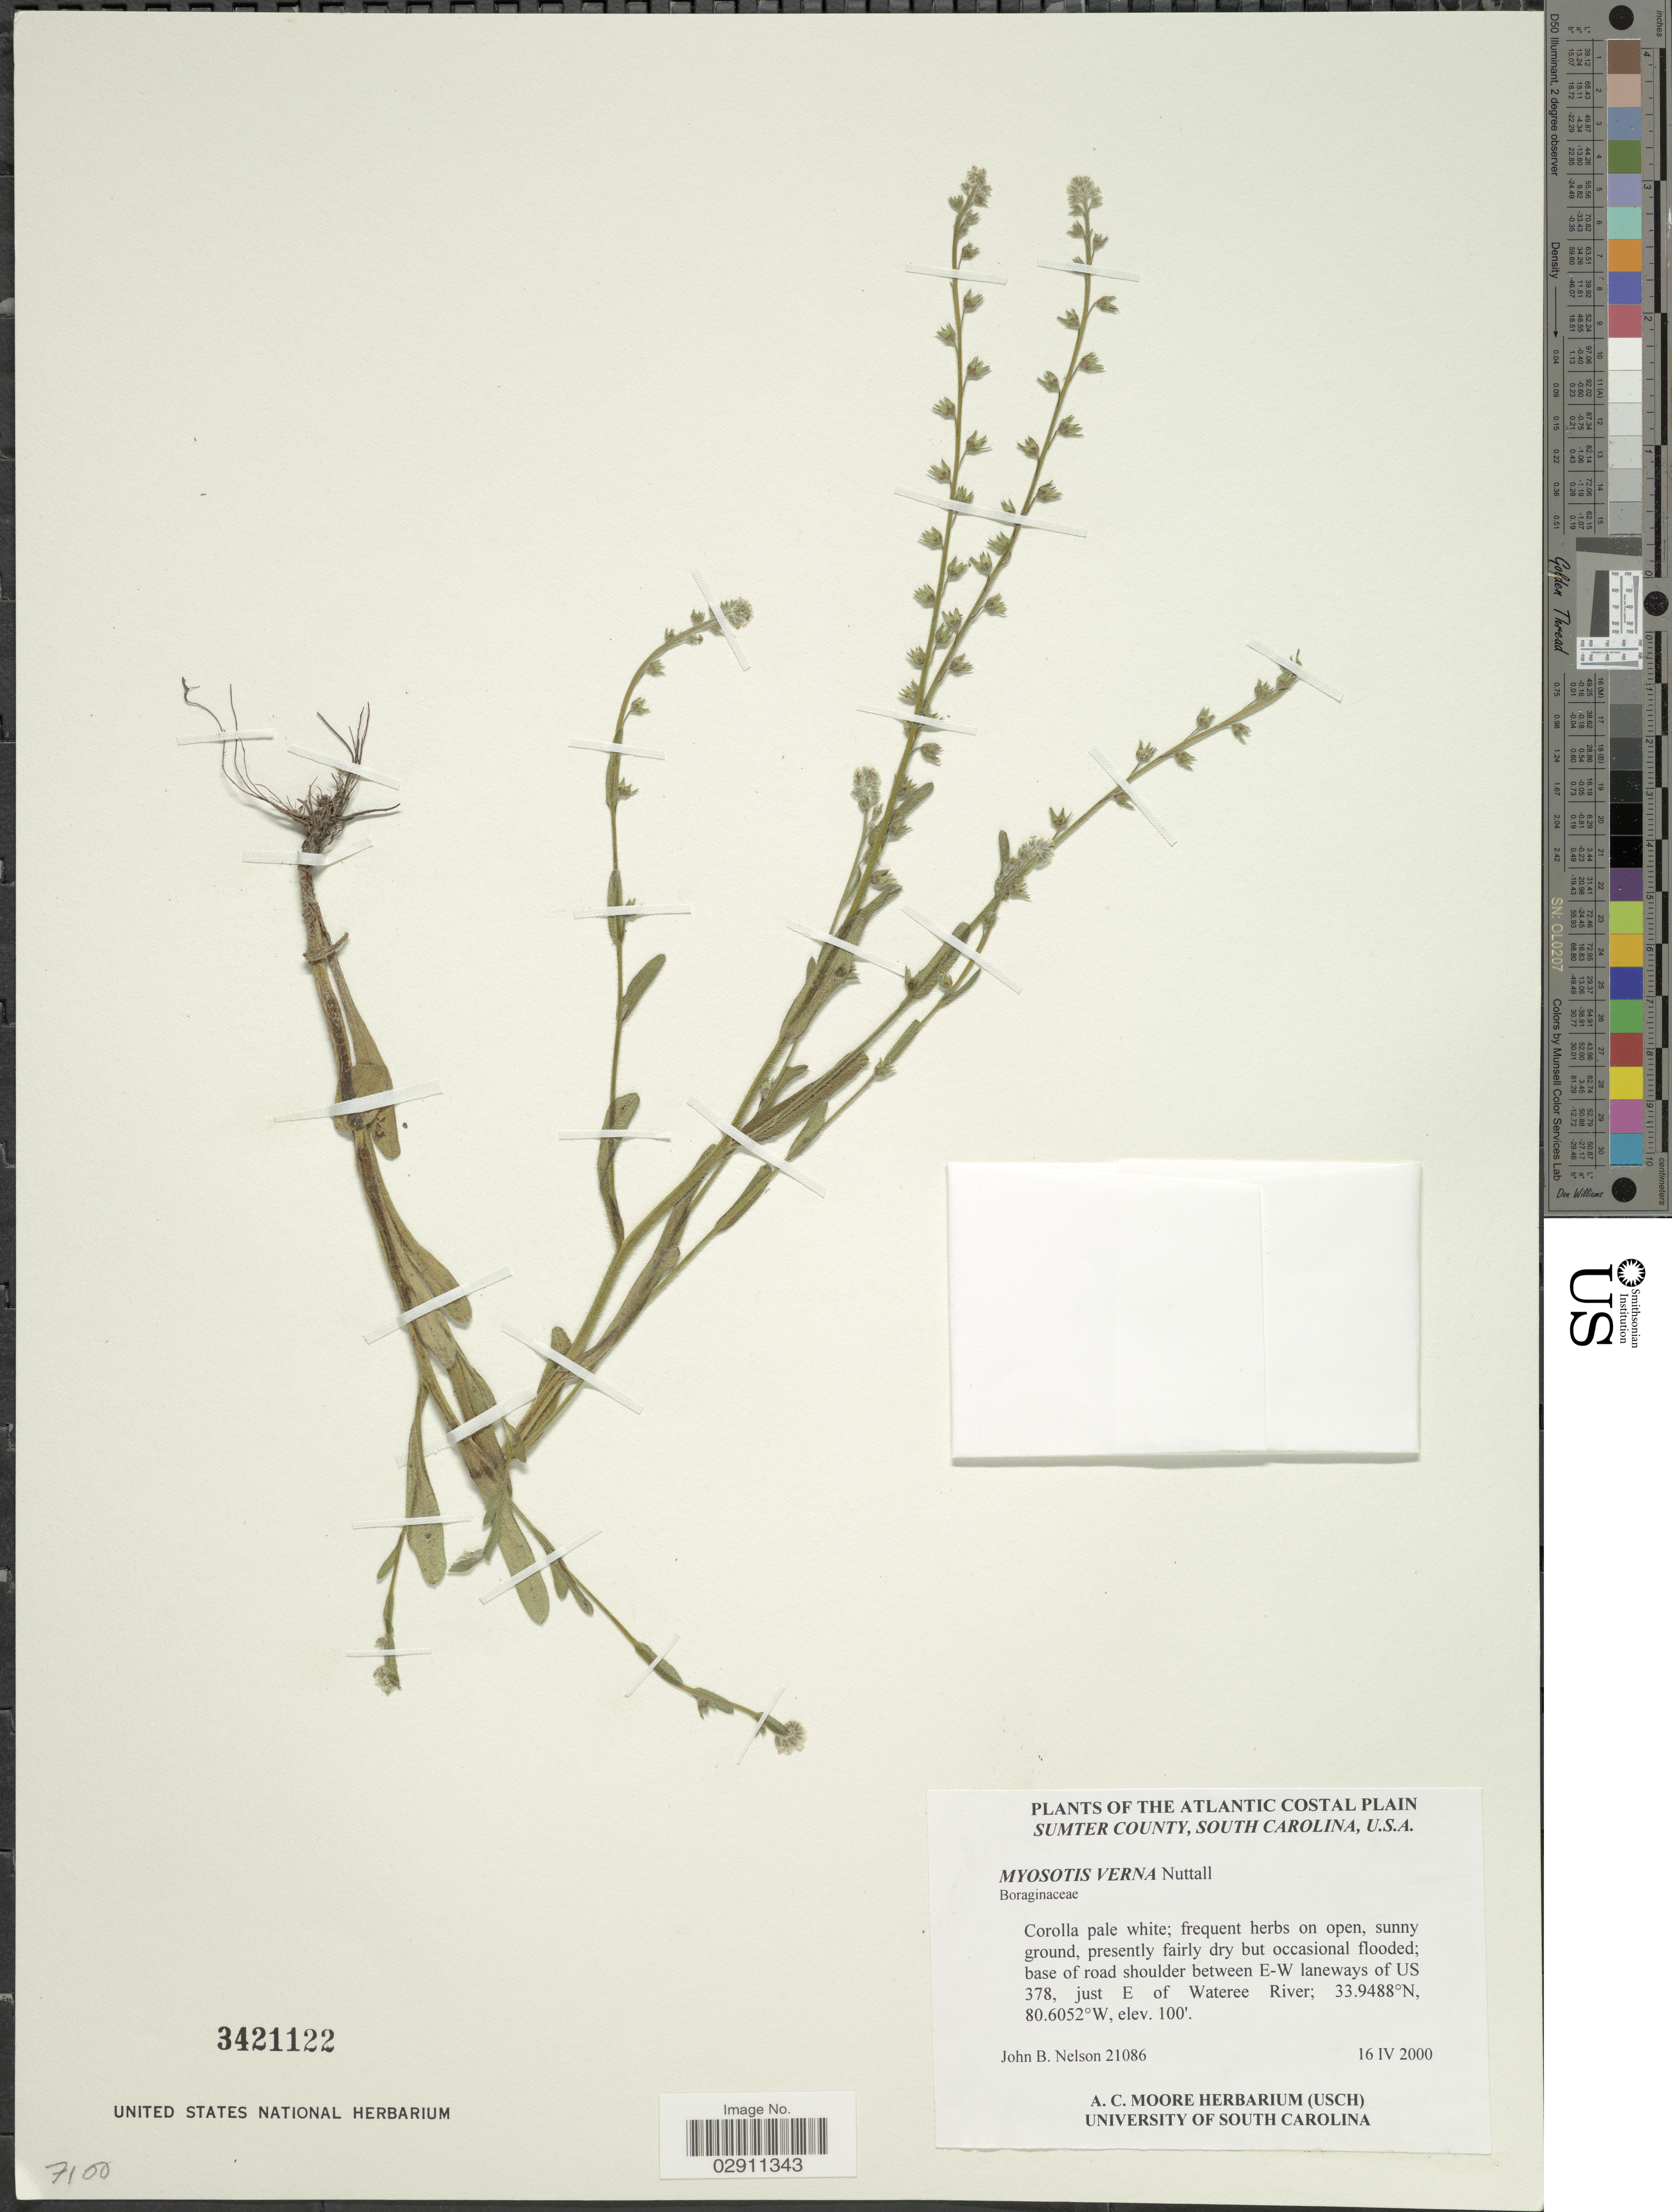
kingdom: Plantae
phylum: Tracheophyta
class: Magnoliopsida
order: Boraginales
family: Boraginaceae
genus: Myosotis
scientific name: Myosotis verna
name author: Nutt.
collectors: J. B. Nelson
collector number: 21086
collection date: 2000-04-16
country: United States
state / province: South Carolina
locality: The Atlantic Coastal Plain, Sumter County, base of road shoulder between E-W laneways of US 378, just E of Wateree River.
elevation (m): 30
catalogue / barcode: US 3421122